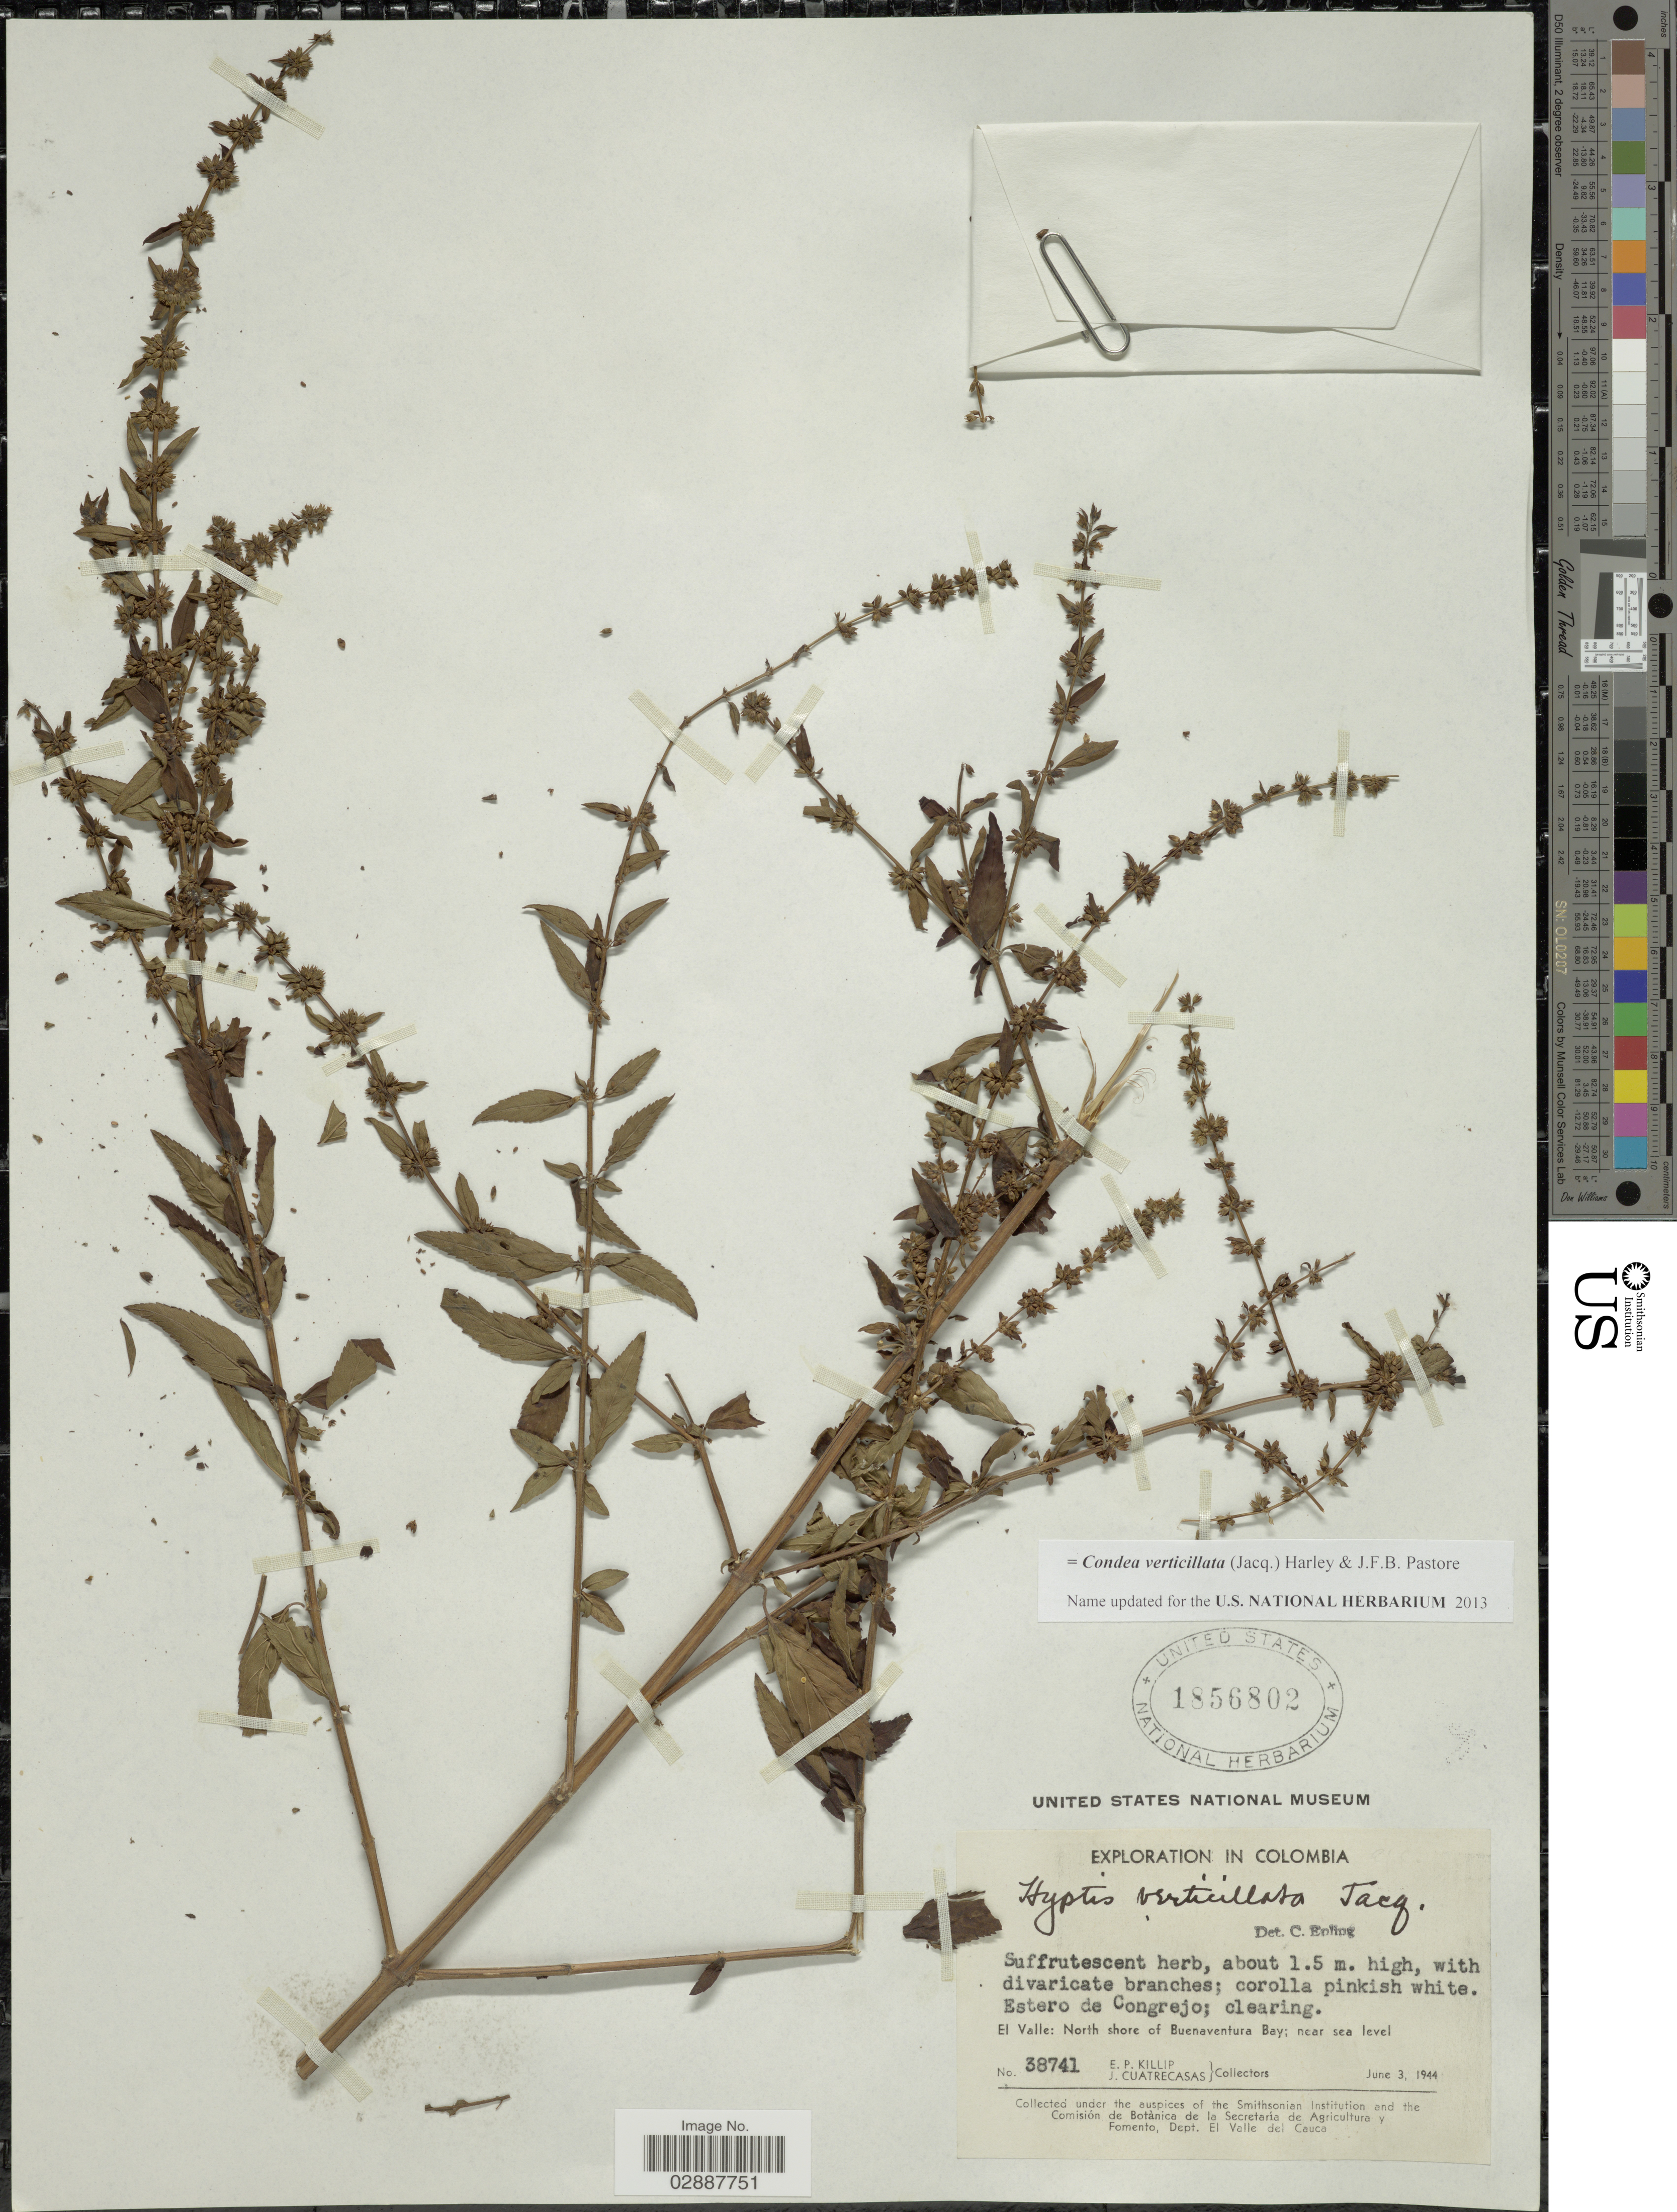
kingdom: Plantae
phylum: Tracheophyta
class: Magnoliopsida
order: Lamiales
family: Lamiaceae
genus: Condea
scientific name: Condea verticillata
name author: (Jacq.) Harley & J.F.B. Pastore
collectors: E. P. Killip & J. Cuatrecasas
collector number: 38741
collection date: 1944-06-03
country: Colombia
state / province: Valle del Cauca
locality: Estero de Congrejo. El Valle: North shore of Buenaventura Bay.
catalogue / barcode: US 1856802